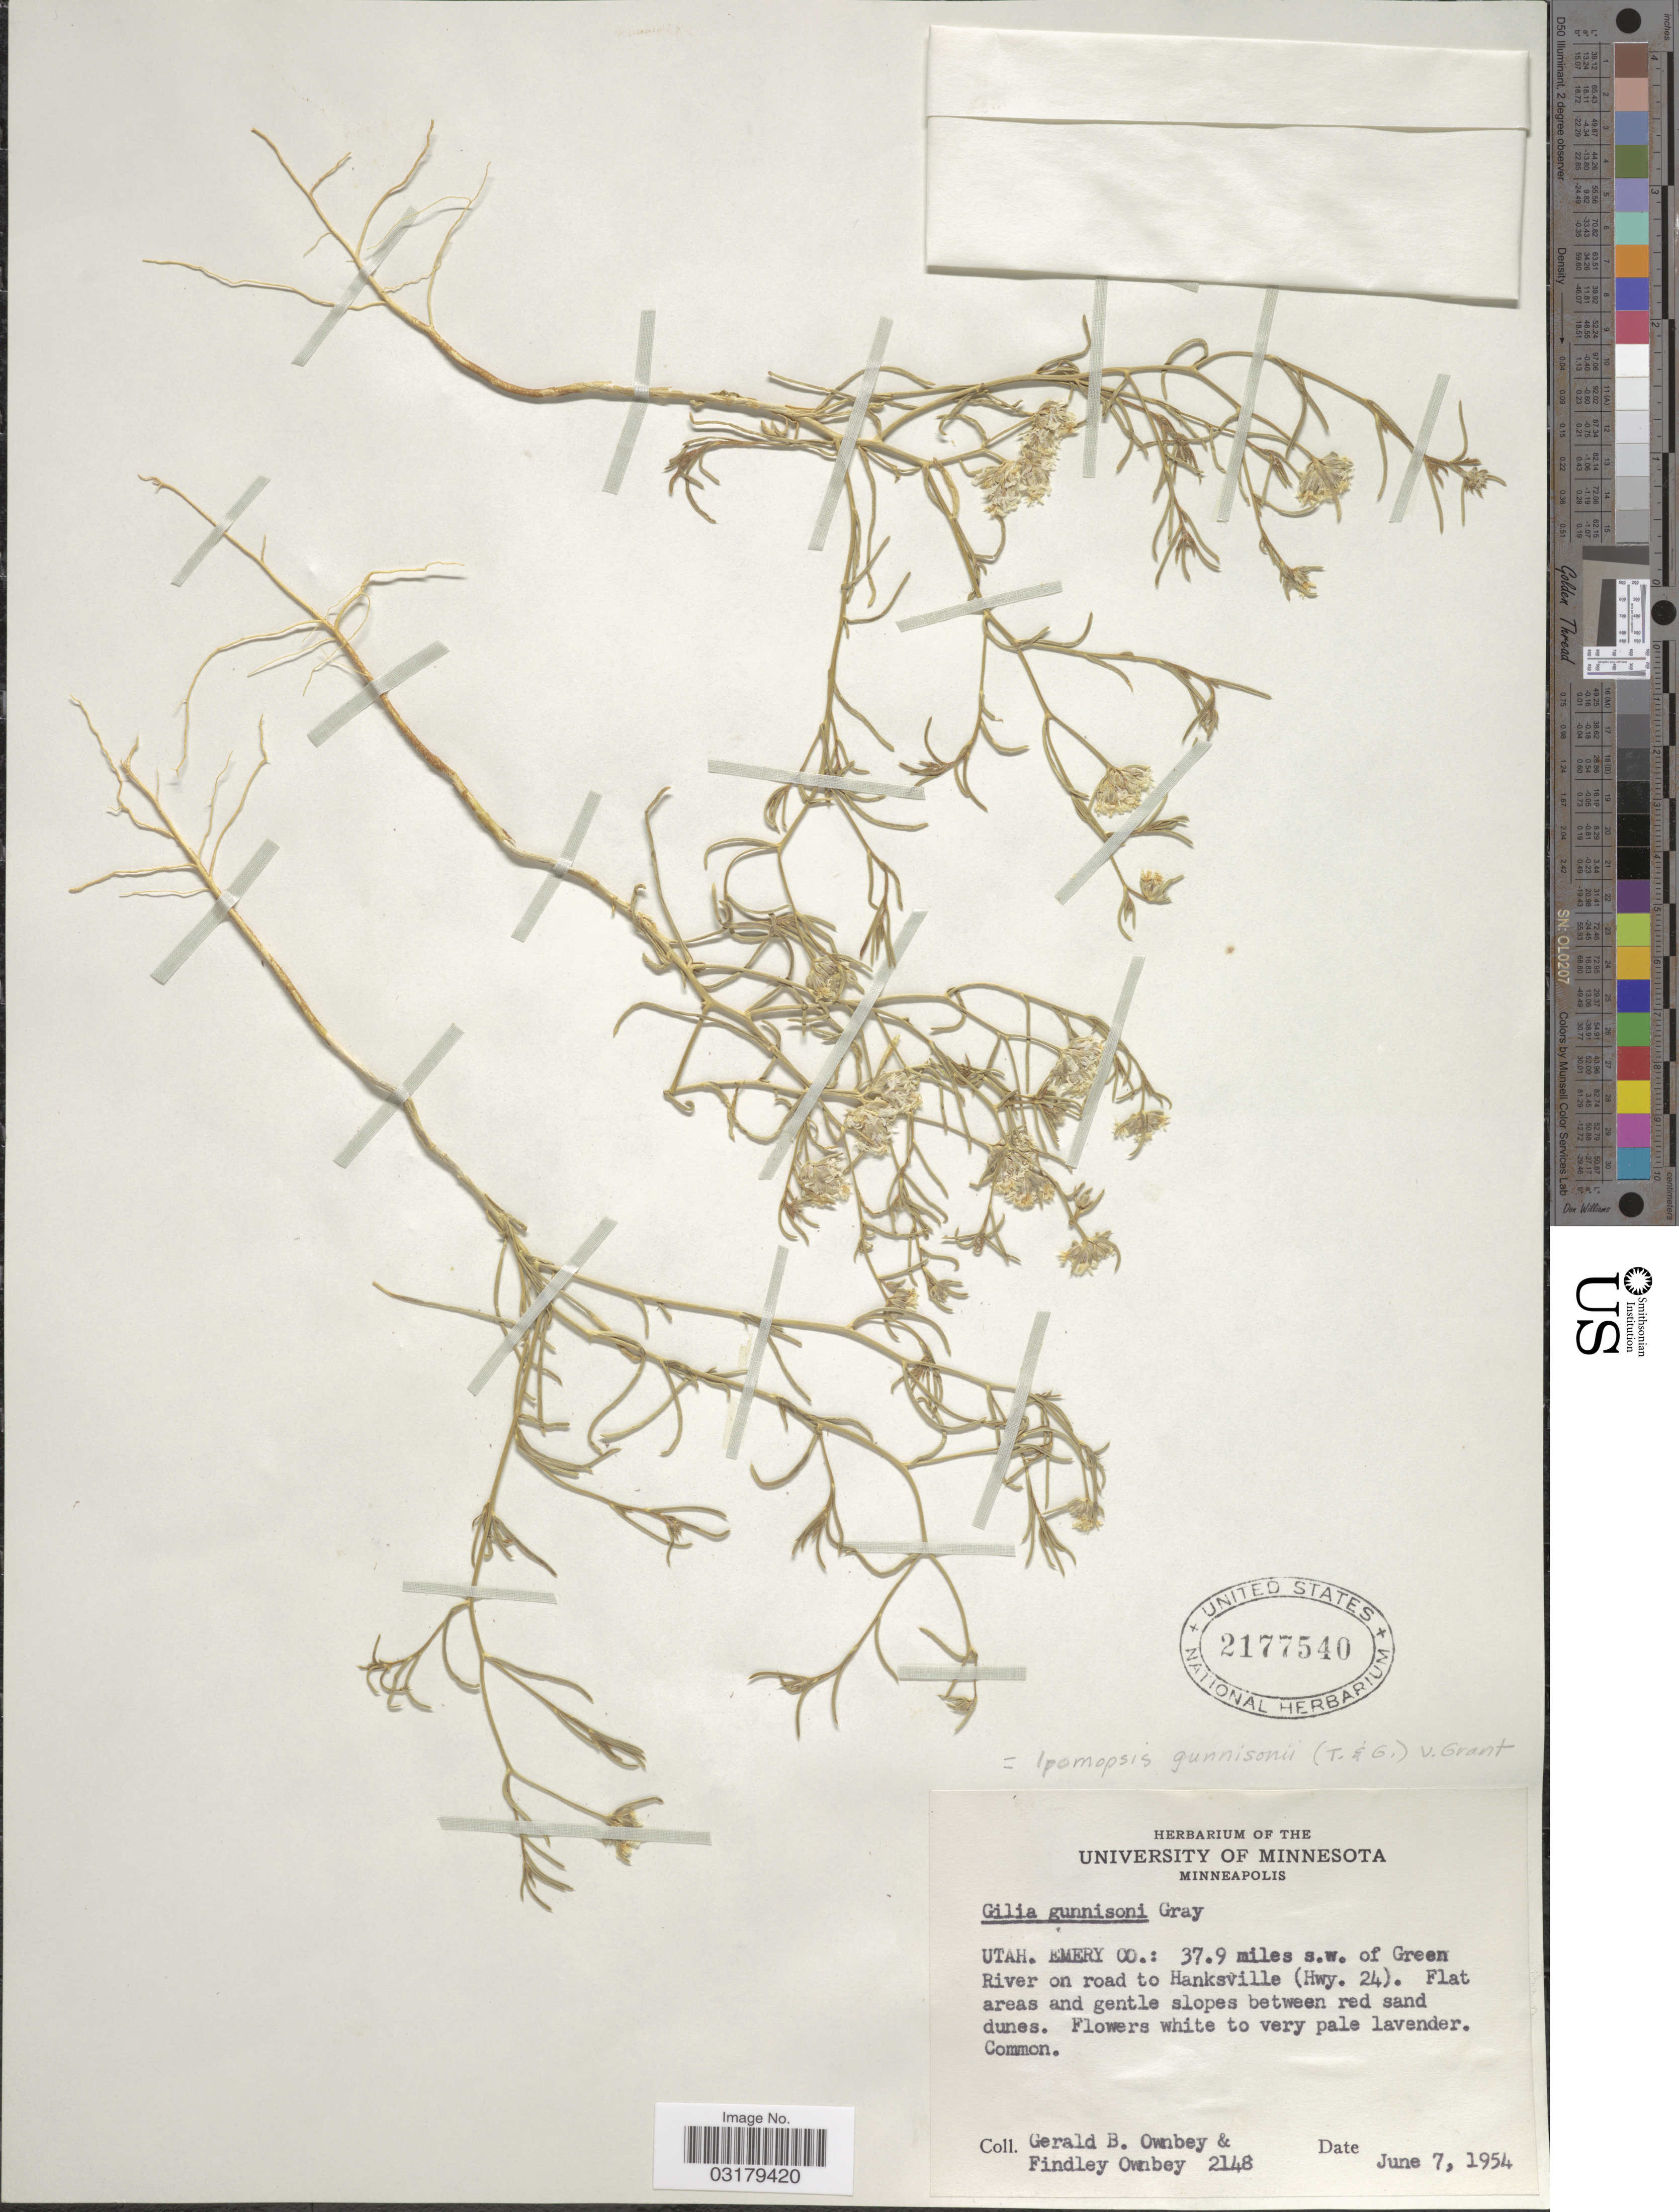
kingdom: Plantae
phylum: Tracheophyta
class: Magnoliopsida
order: Ericales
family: Polemoniaceae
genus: Ipomopsis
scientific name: Ipomopsis gunnisonii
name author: (Torr. & A. Gray) V.E. Grant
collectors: G. B. Ownbey & F. Ownbey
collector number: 2148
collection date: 1954-06-07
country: United States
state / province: Minnesota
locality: Utah. Emery Co.: 37.9 miles s.w. of Green River on road to Hanksville (Hwy. 24).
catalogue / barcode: US 2177540